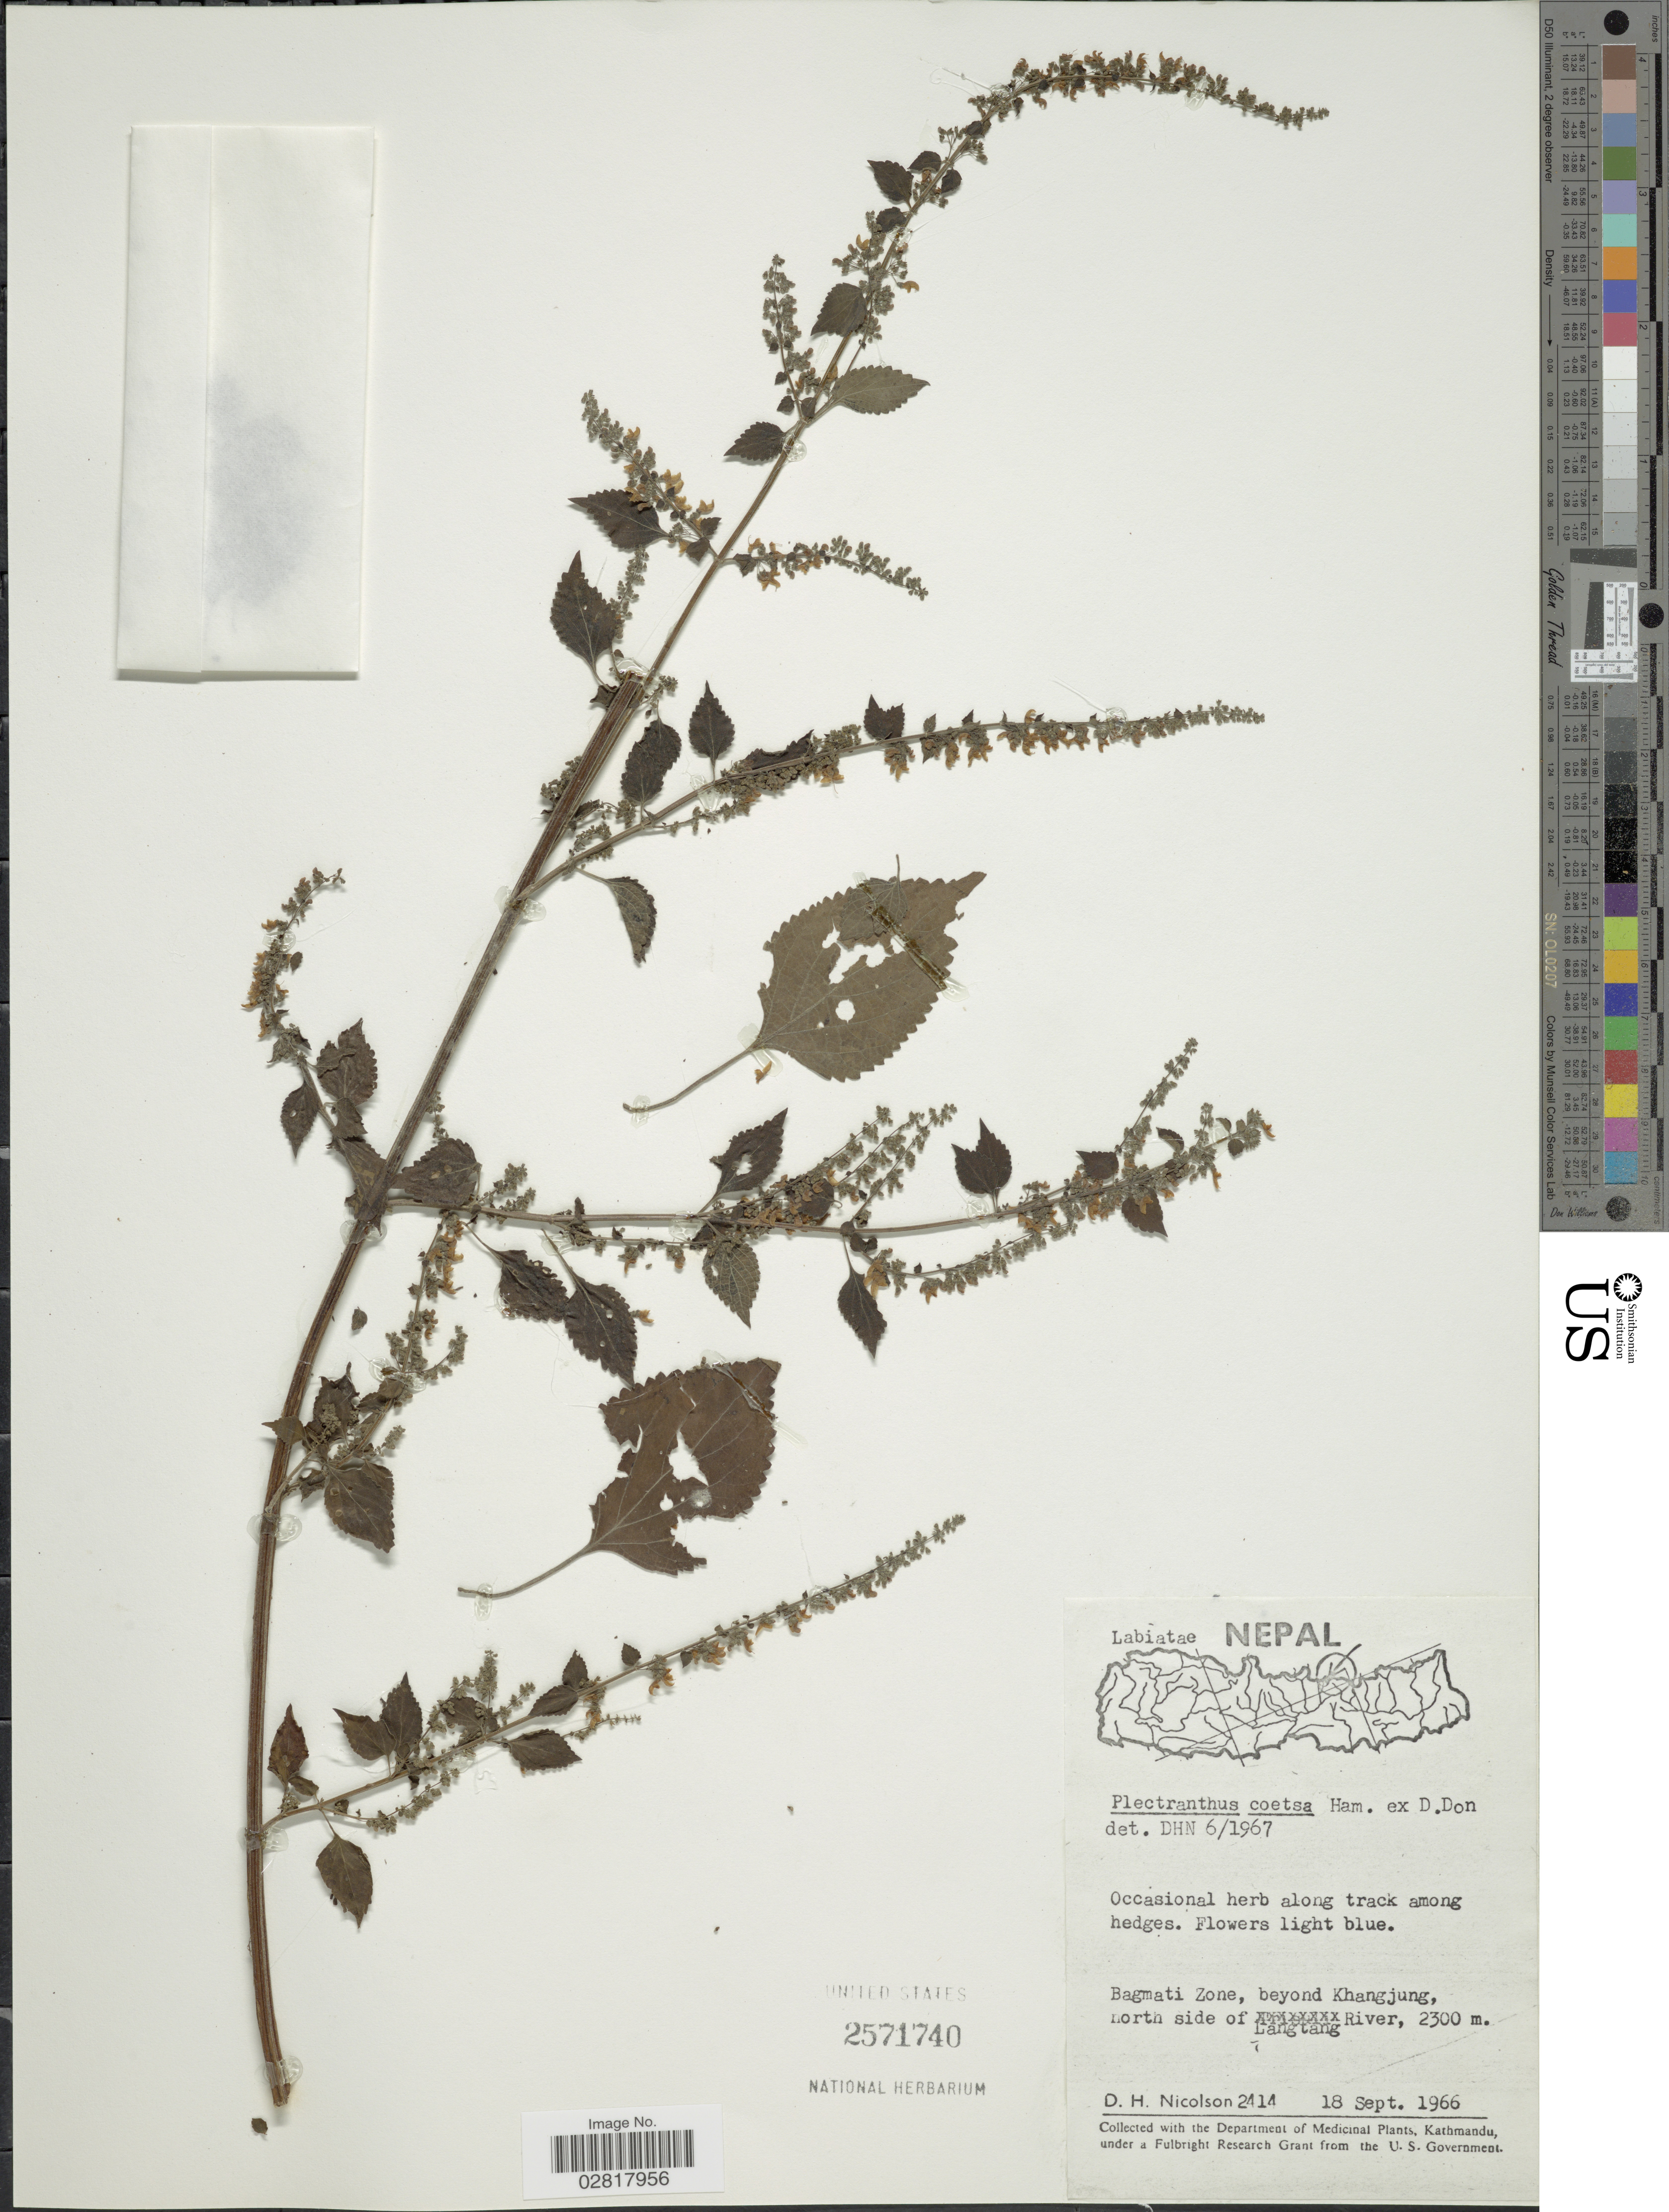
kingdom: Plantae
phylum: Tracheophyta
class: Magnoliopsida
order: Lamiales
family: Lamiaceae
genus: Plectranthus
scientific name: Plectranthus coetsa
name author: Buch.-Ham. ex D. Don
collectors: D. H. Nicolson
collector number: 2414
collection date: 1966-09-18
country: Nepal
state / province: Bagmati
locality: Bagmati Zone, beyond Khangjung, north side of Langtang River.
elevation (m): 2300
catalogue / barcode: US 2571740